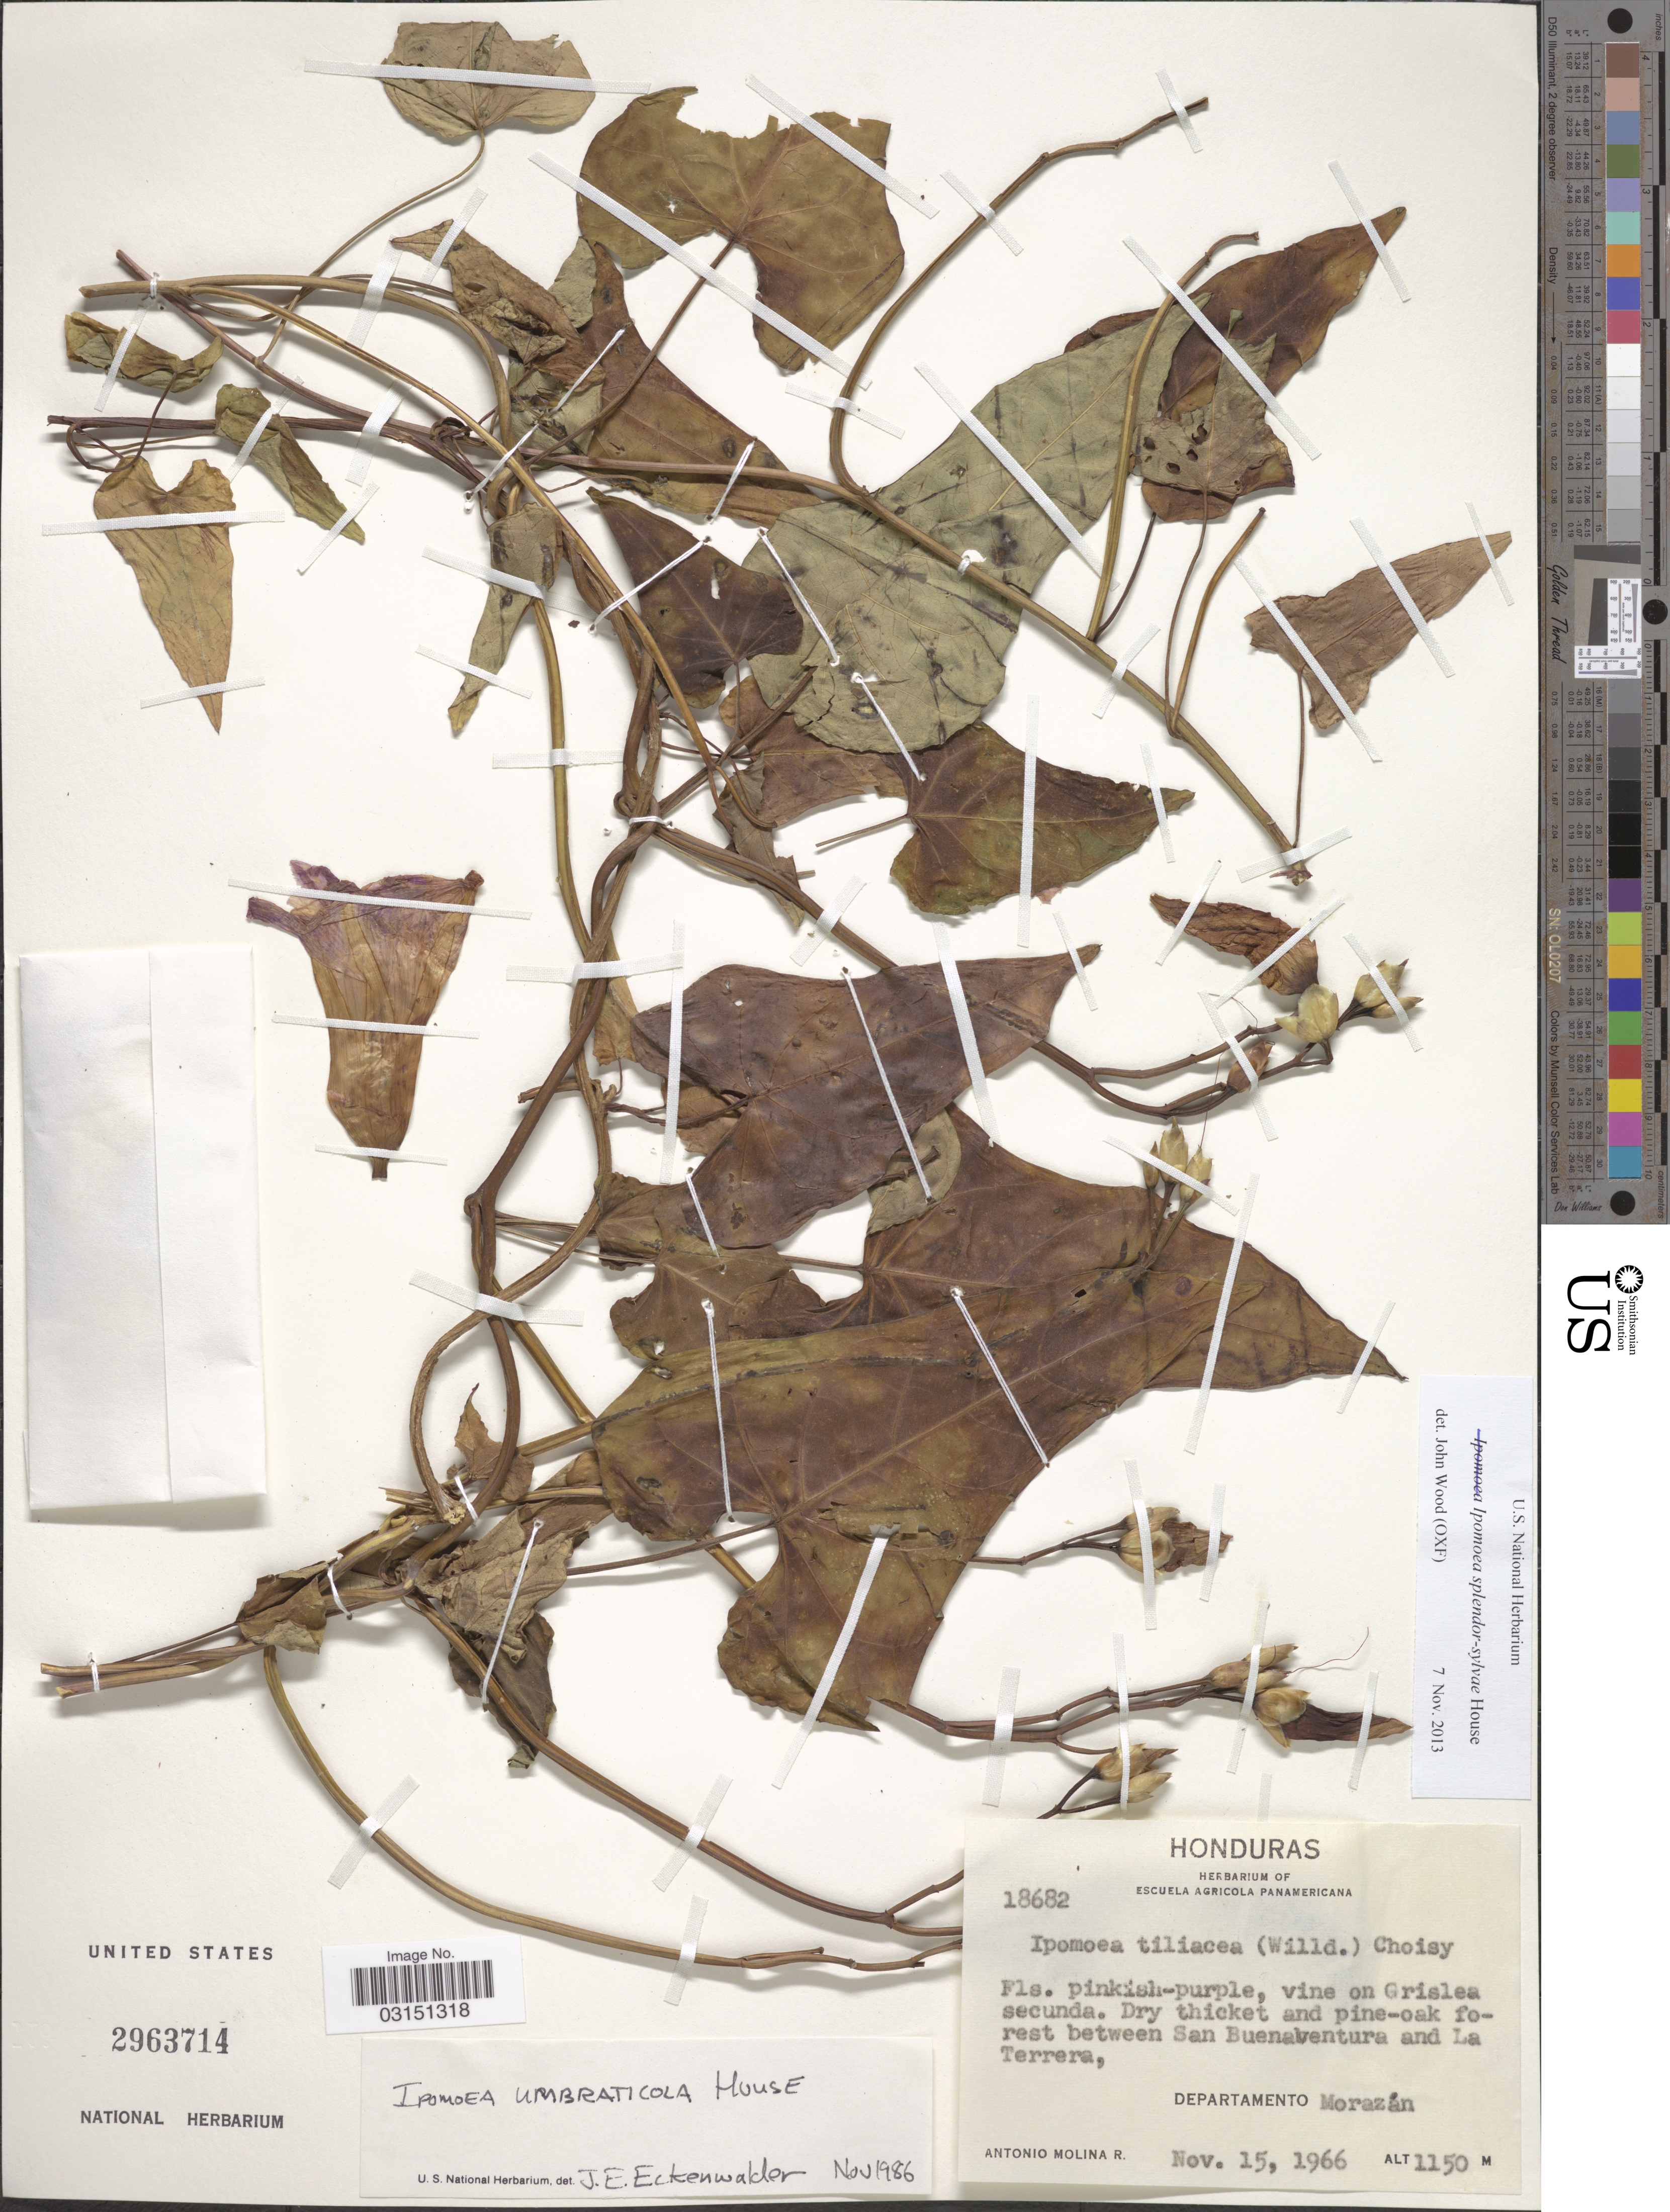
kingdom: Plantae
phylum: Tracheophyta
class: Magnoliopsida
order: Solanales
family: Convolvulaceae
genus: Ipomoea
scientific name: Ipomoea splendor-sylvae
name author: House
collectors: A. Molina R.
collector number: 18682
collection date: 1966-11-15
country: Honduras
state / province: Fco. Morazán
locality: Between San Buenaventura and La Terrera, Departamento Morazán.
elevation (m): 1150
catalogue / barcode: US 2963714